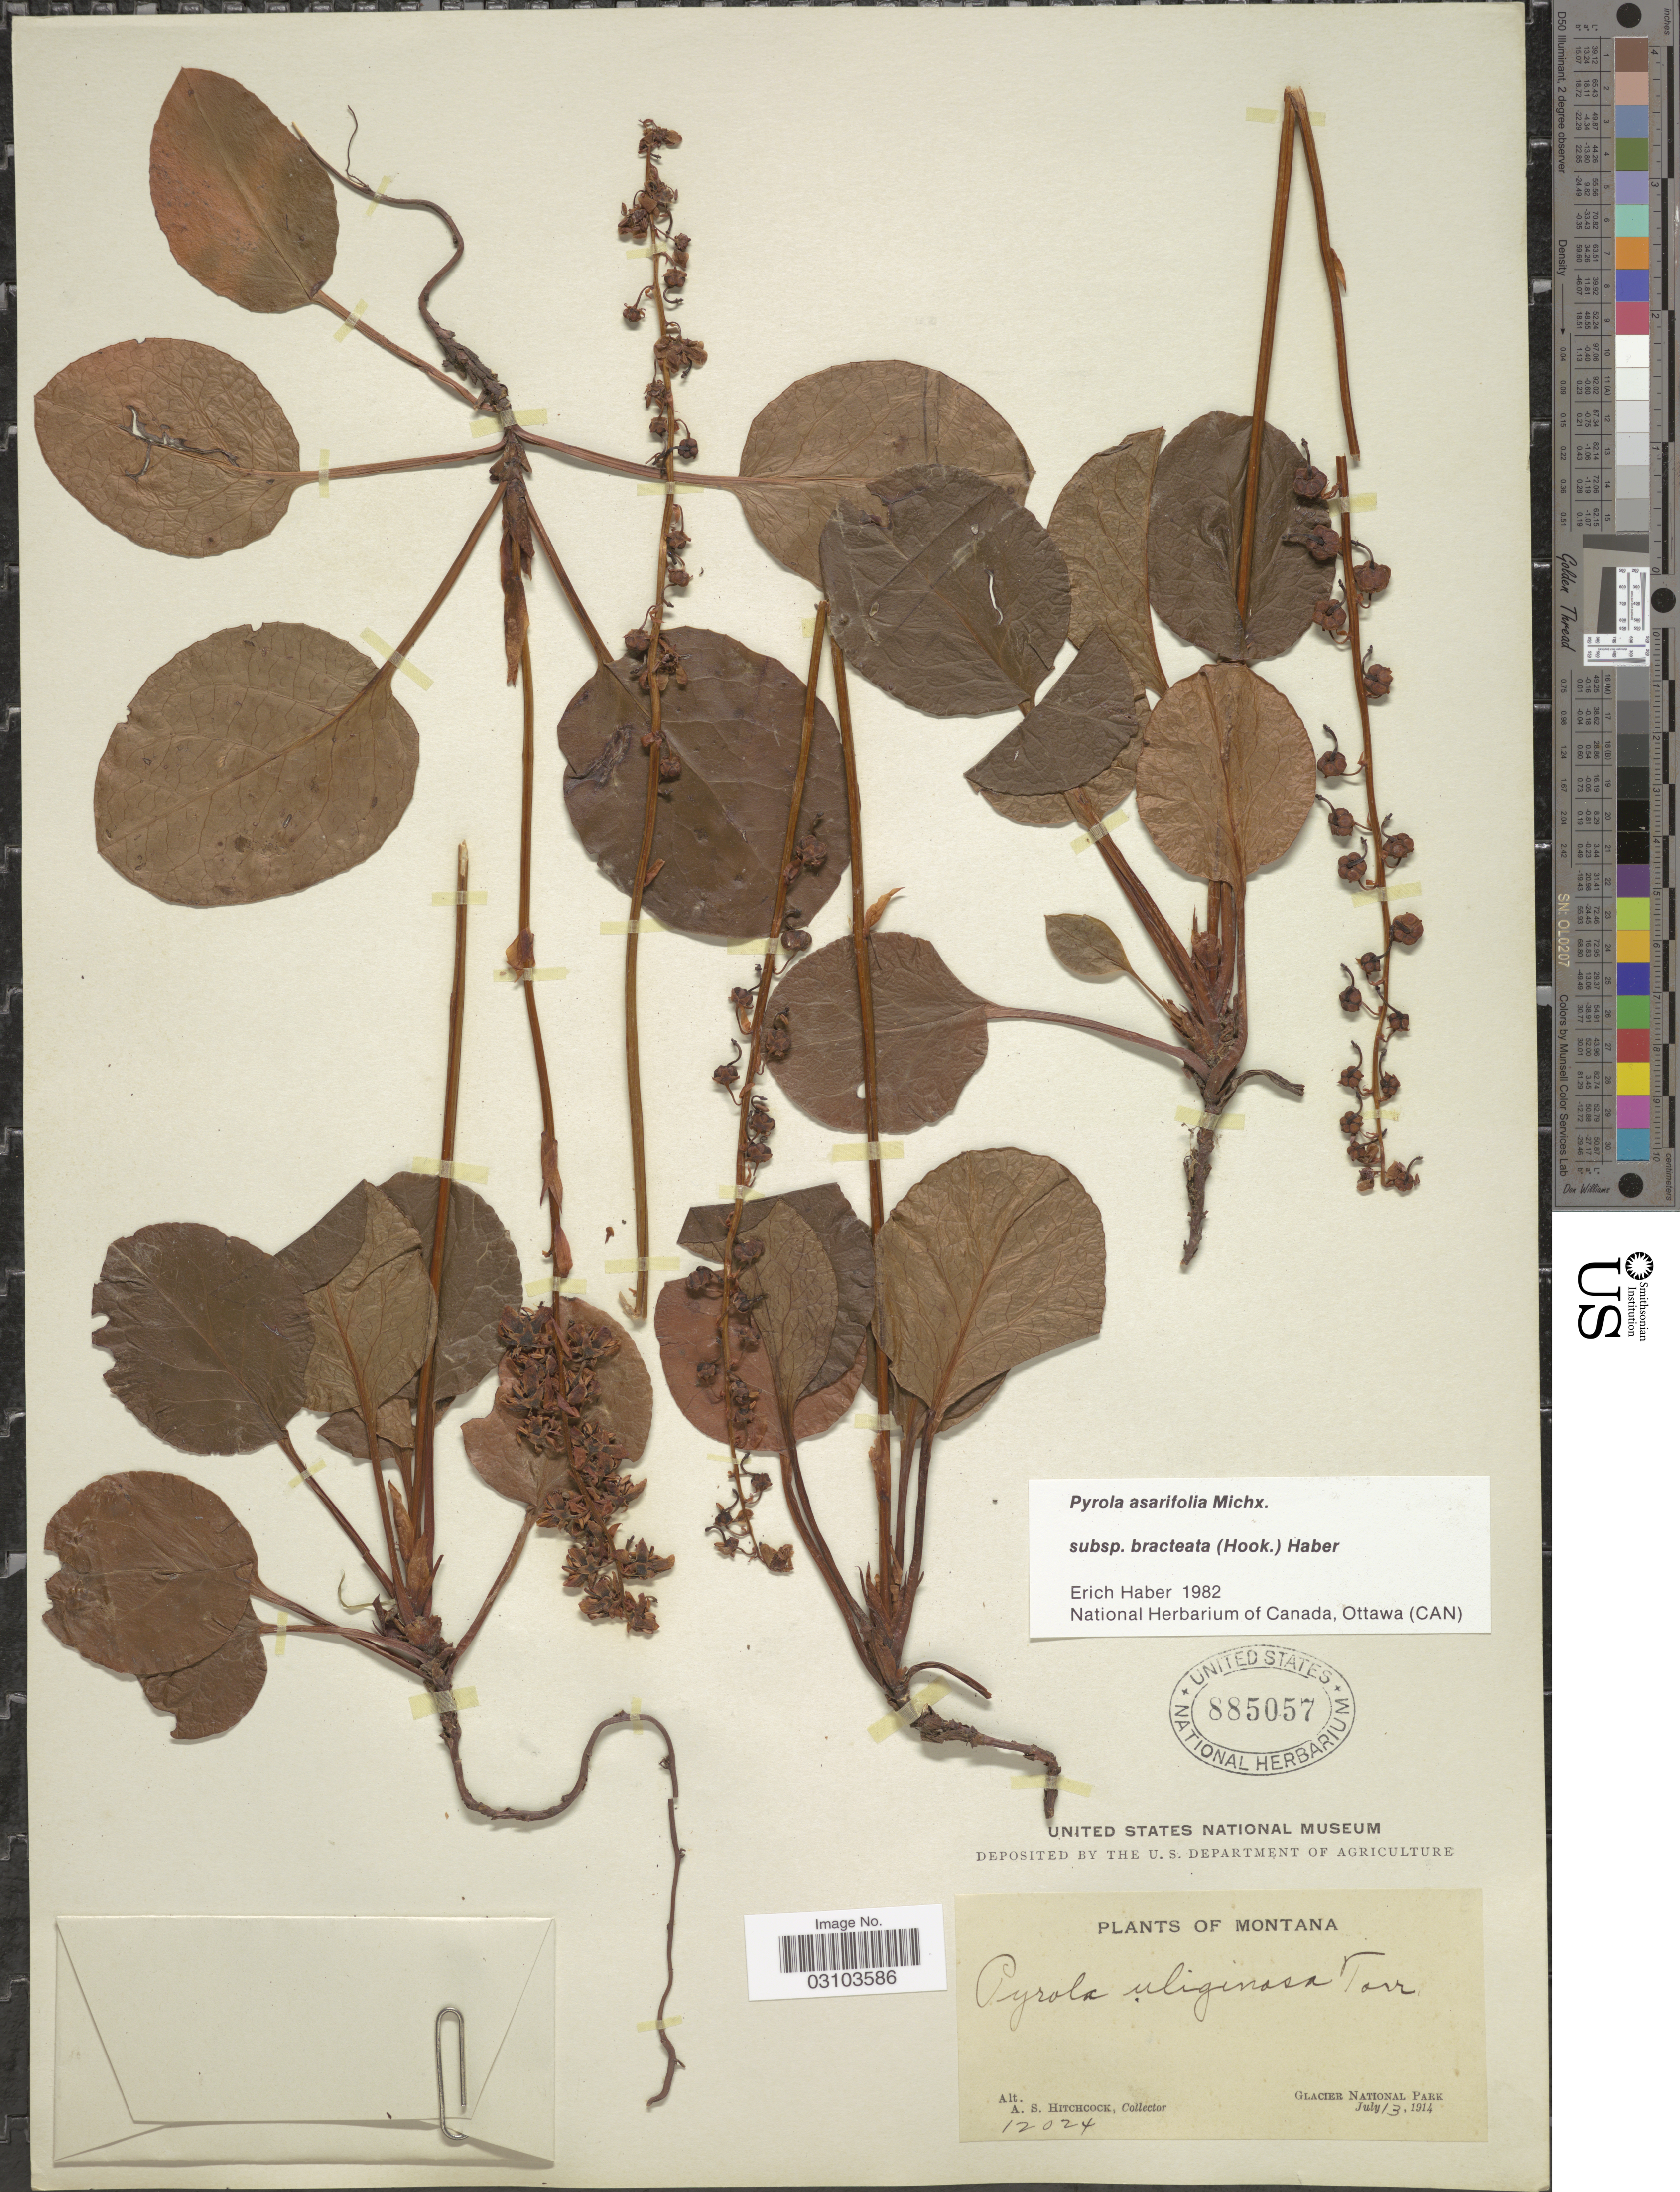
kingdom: Plantae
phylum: Tracheophyta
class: Magnoliopsida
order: Ericales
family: Ericaceae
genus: Pyrola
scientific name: Pyrola asarifolia subsp. bracteata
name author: (Hook.) Haber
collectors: A. Hitchcock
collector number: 12024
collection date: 1914-07-13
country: United States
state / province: Montana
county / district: Flathead / Glacier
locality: Glacier National Park.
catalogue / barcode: US 885057